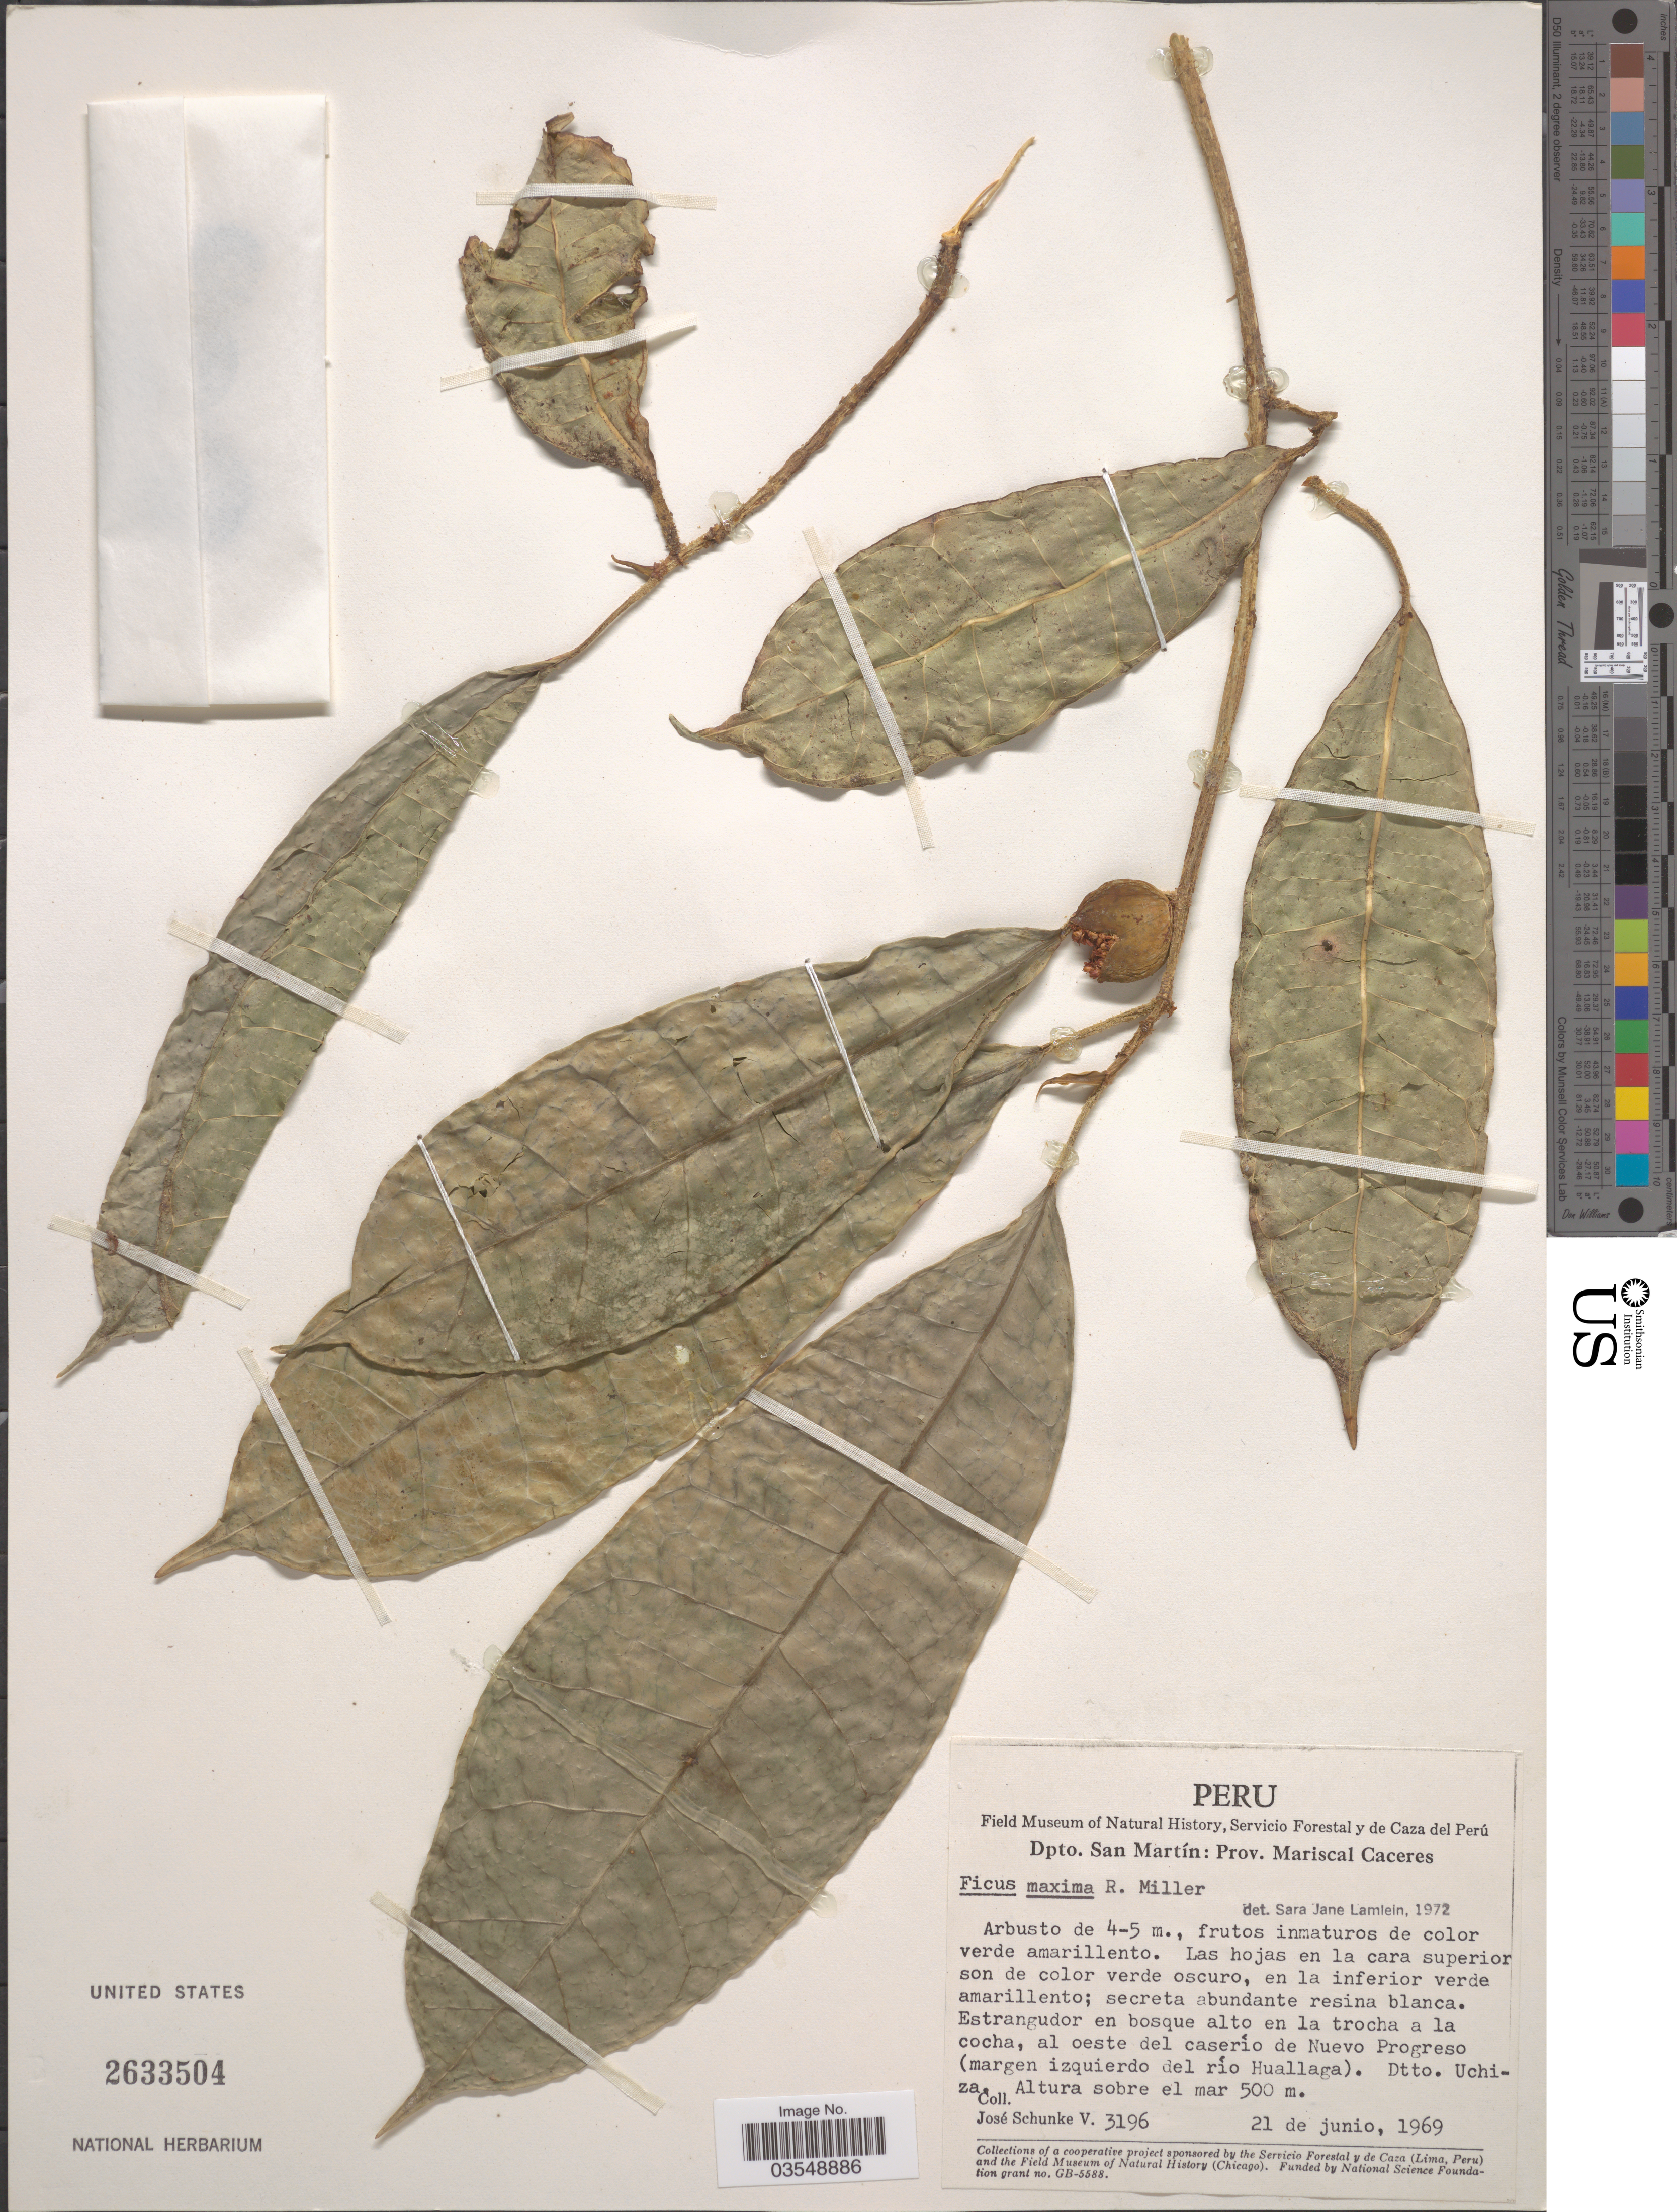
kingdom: Plantae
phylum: Tracheophyta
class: Magnoliopsida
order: Rosales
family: Moraceae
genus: Ficus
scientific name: Ficus radula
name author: Humb. & Bonpl. ex Willd.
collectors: J. Schunke Vigo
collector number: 3196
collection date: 1969-06-21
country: Peru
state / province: San Martín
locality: Dpto. San Martín: Prov. Mariscal Caceres. Al oeste del caserío de Nuevo Progreso (margen izquierdo del río Huallaga). Dtto. Uchiza.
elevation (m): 500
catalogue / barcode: US 2633504